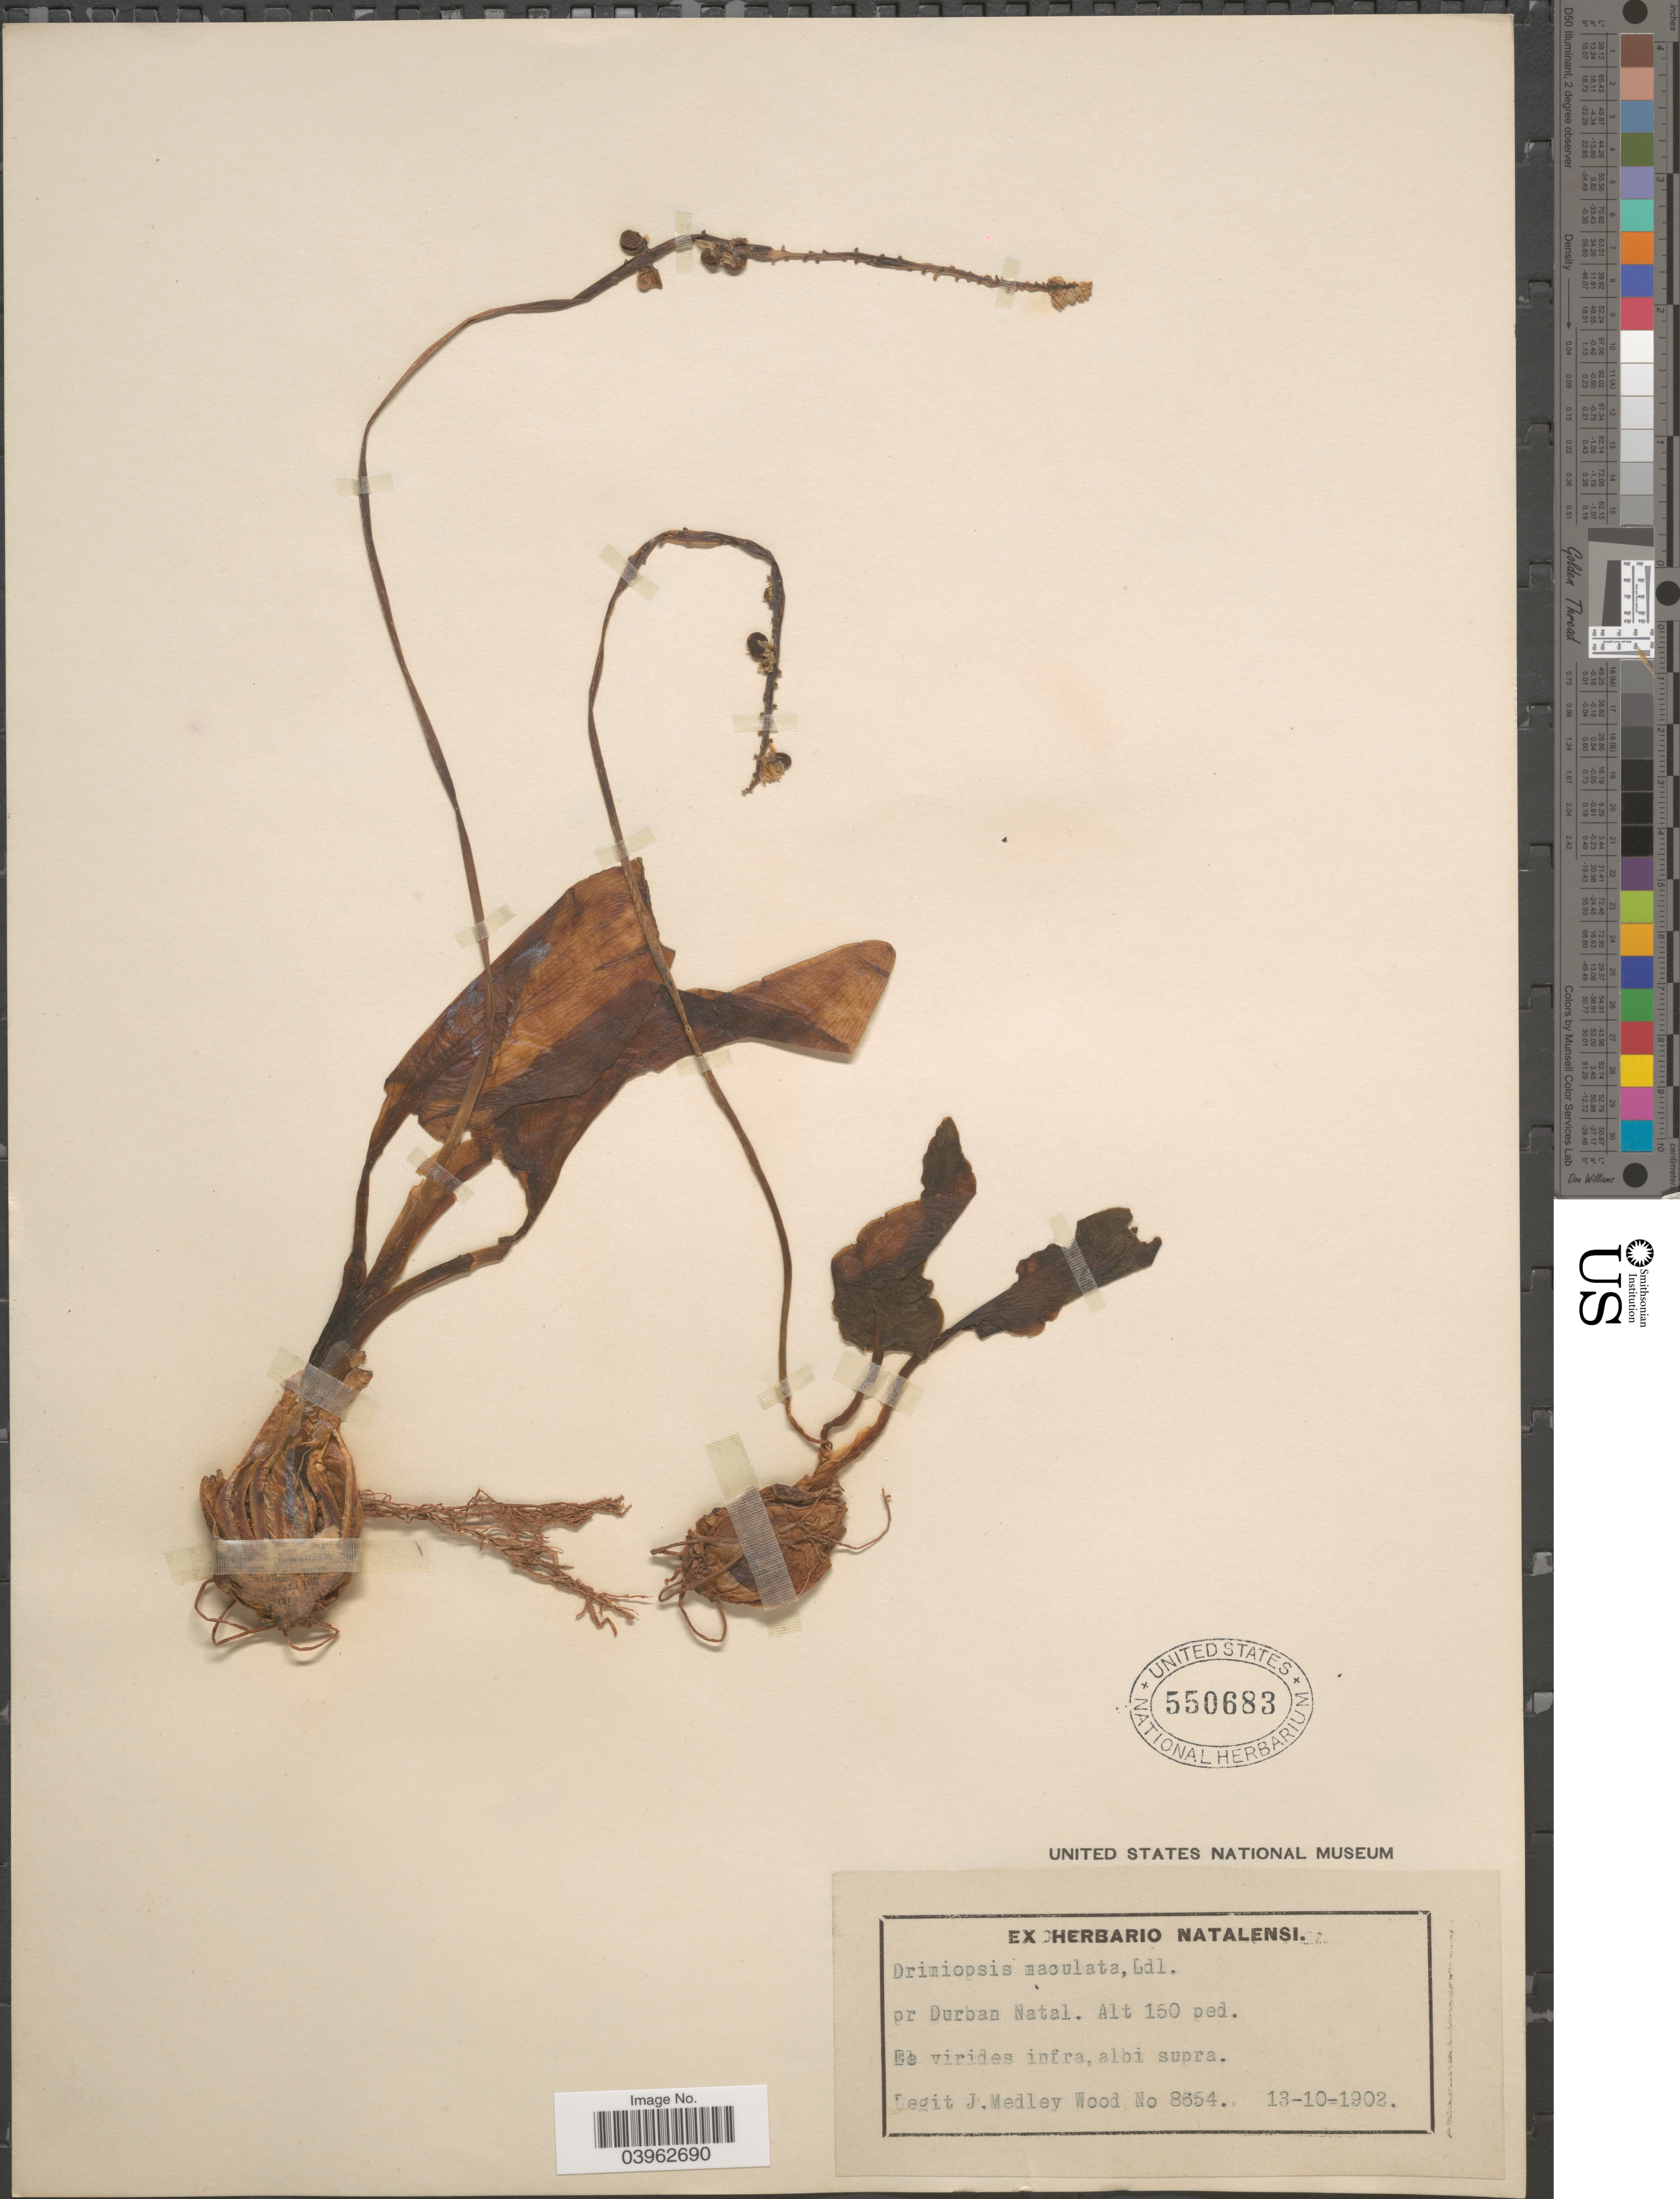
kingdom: Plantae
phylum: Tracheophyta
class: Liliopsida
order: Asparagales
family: Asparagaceae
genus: Drimiopsis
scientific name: Drimiopsis maculata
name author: Link & Paxton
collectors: J. Medley Wood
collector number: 8654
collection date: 1902-10-13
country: South Africa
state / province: KwaZulu-Natal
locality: Pr Durban Natal.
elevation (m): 46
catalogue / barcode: US 550683